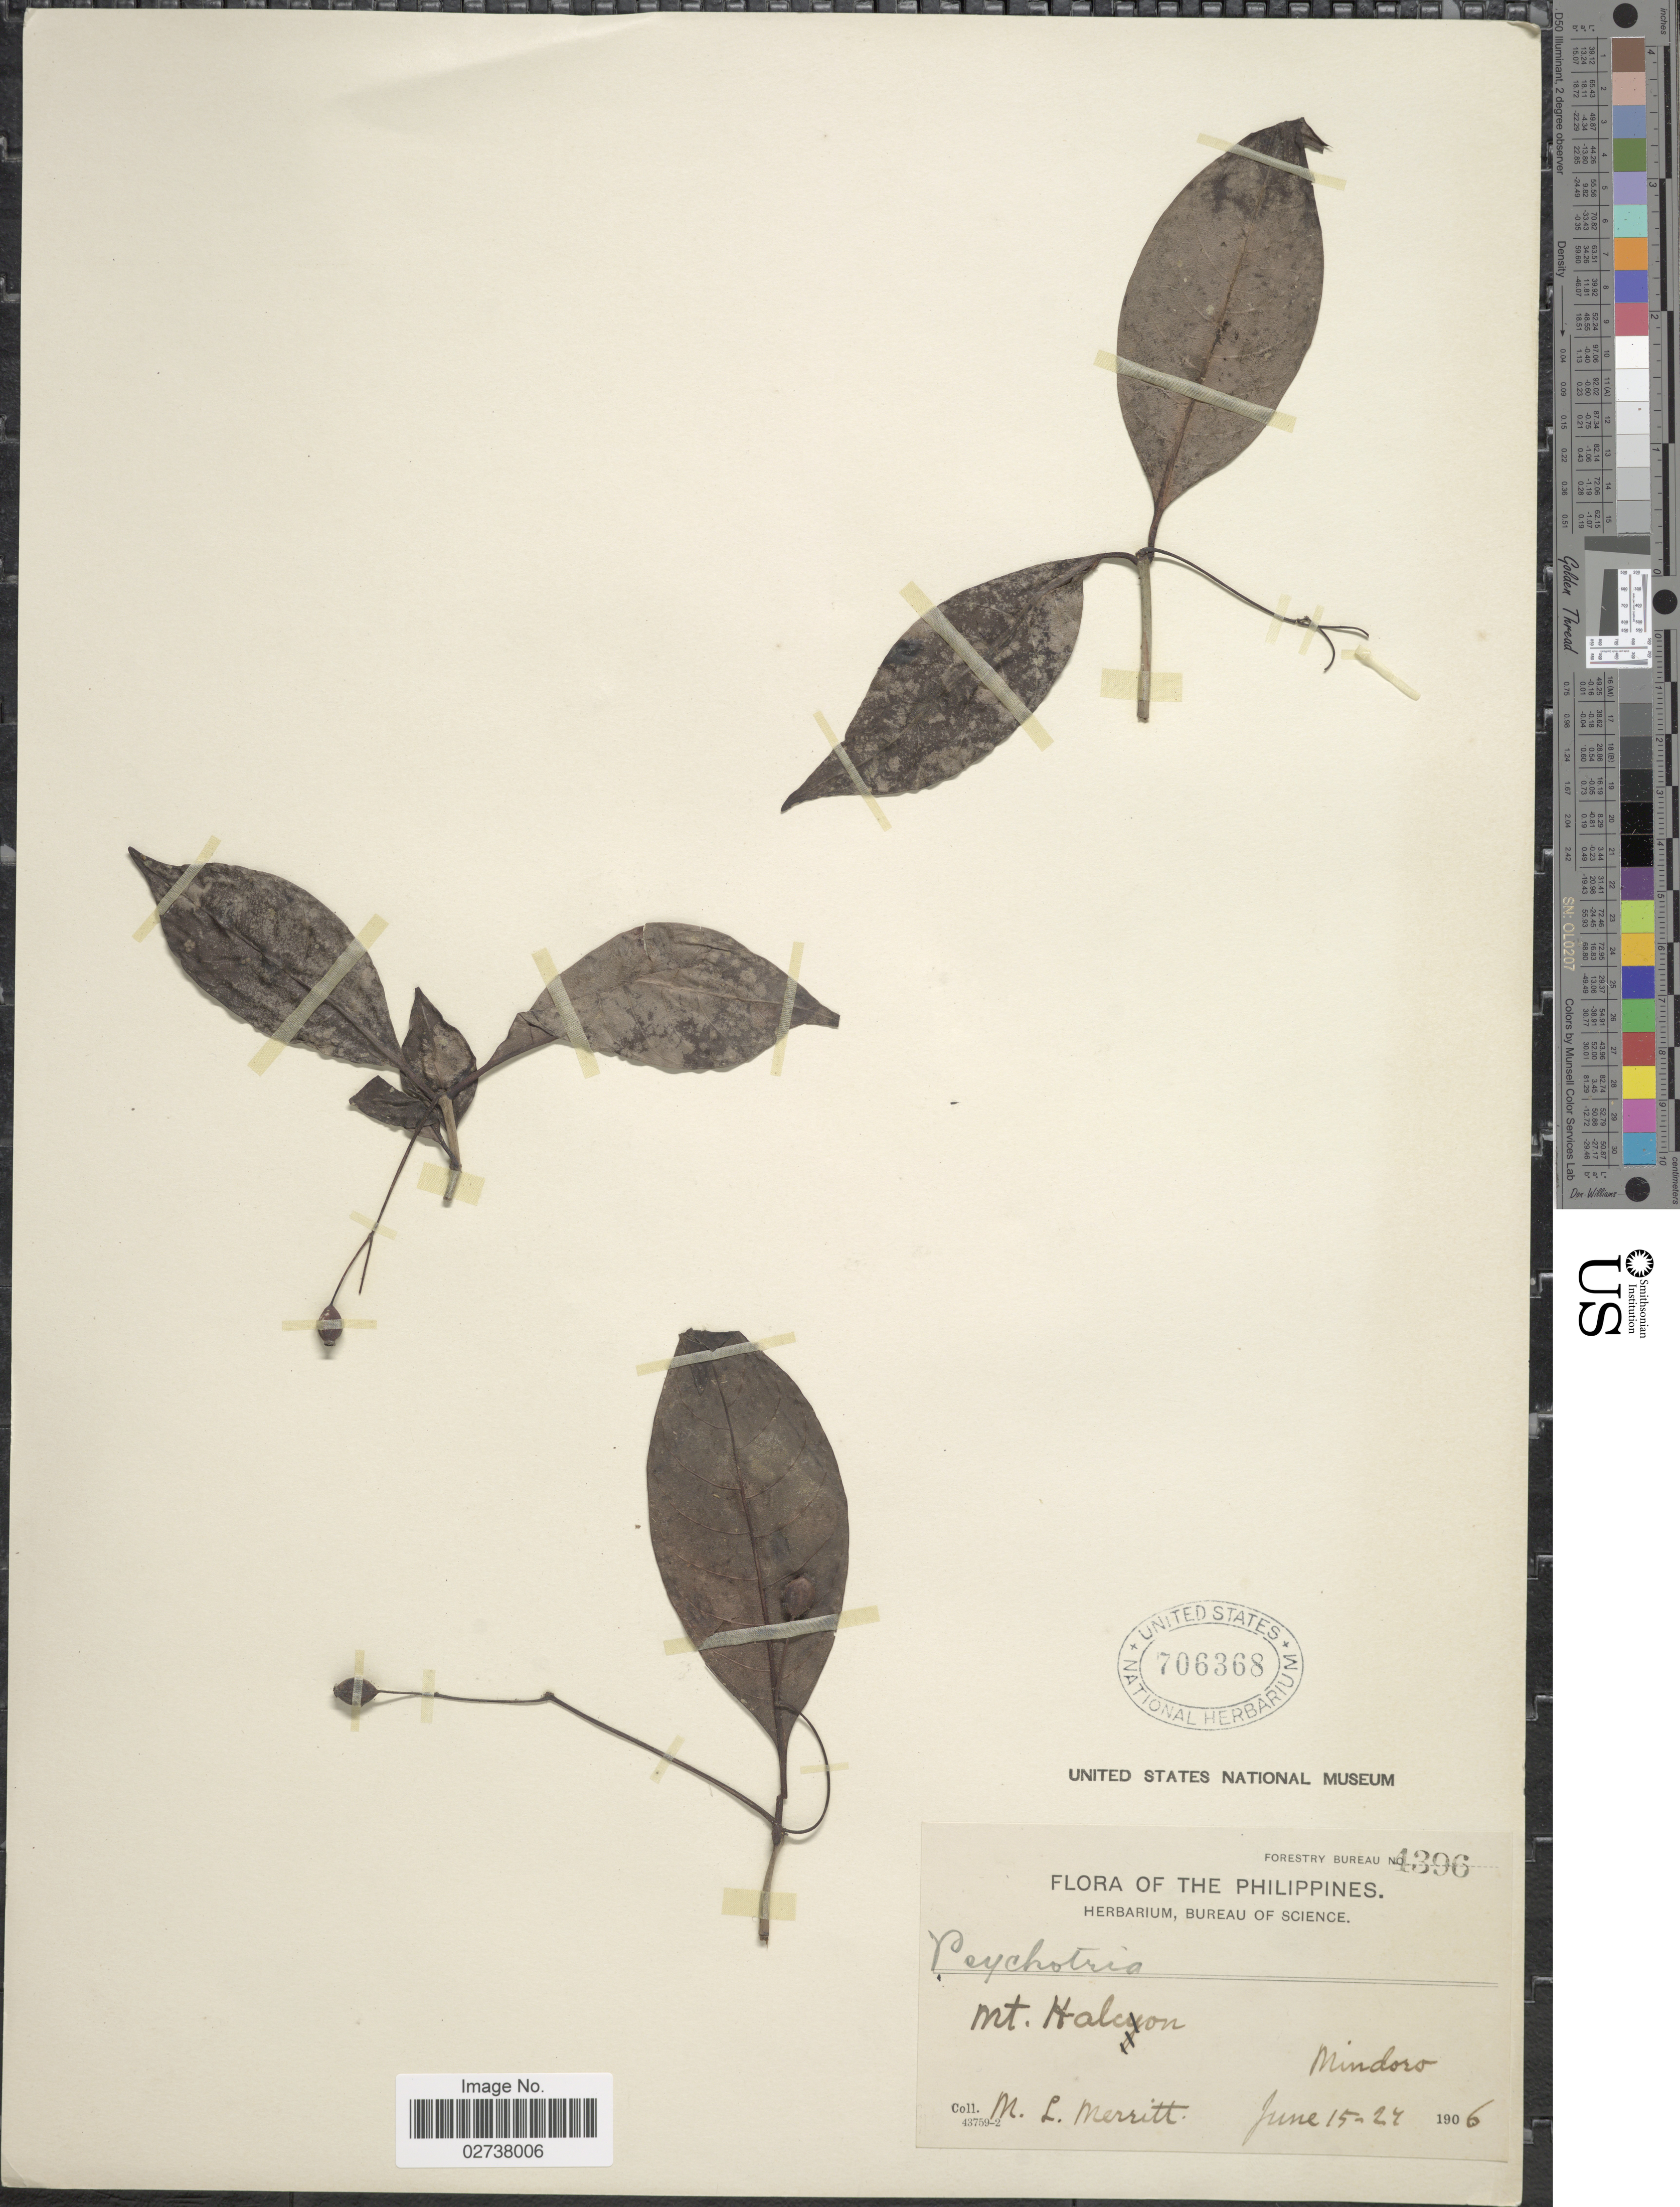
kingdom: Plantae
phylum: Tracheophyta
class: Magnoliopsida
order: Gentianales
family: Rubiaceae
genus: Psychotria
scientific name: Psychotria sp.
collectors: M. L. Merritt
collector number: Forestry Bureau 4396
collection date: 1906-06-15/1906-06-24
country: Philippines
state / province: Mimaropa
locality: Mt. Halcon, Mindoro.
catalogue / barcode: US 706368